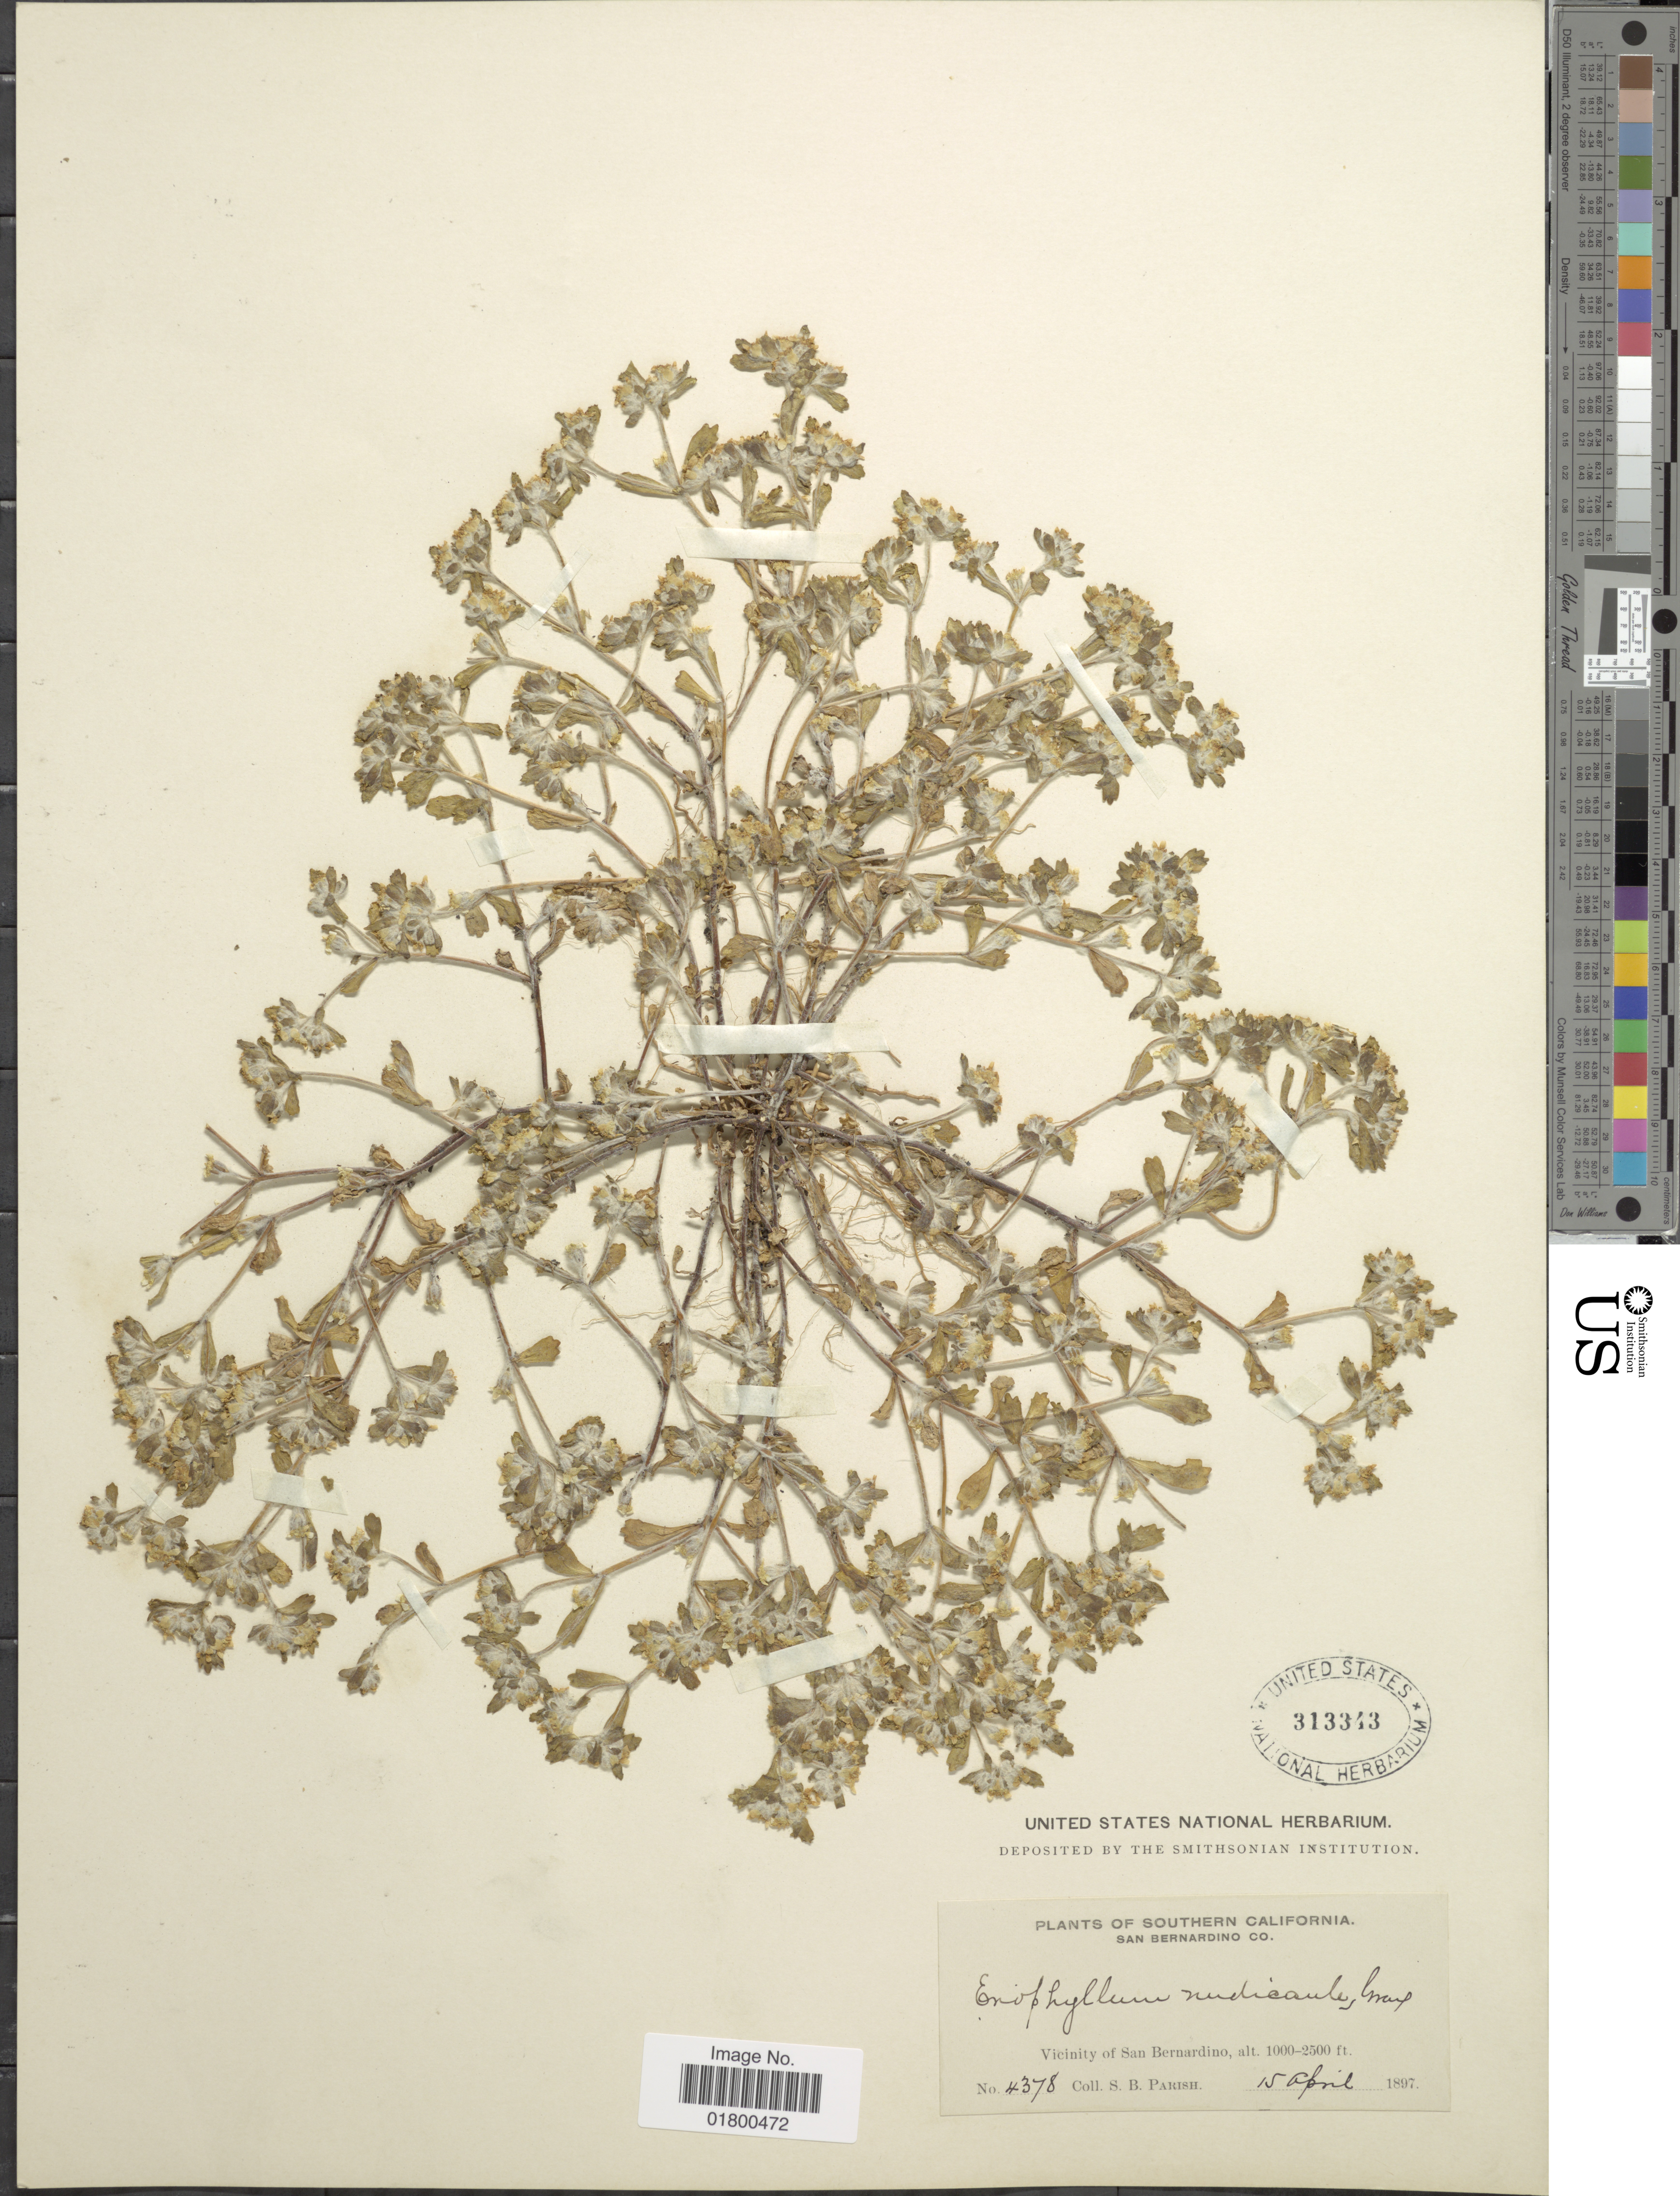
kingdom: Plantae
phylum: Tracheophyta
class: Magnoliopsida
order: Asterales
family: Asteraceae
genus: Eriophyllum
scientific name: Eriophyllum multicaule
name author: (DC.) A. Gray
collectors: S. B. Parish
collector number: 4378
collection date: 1897-04-15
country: United States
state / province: California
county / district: San Bernardino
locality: Southern California, San Bernardino Co., Vicinity of San Bernardino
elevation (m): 305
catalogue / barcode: US 313343